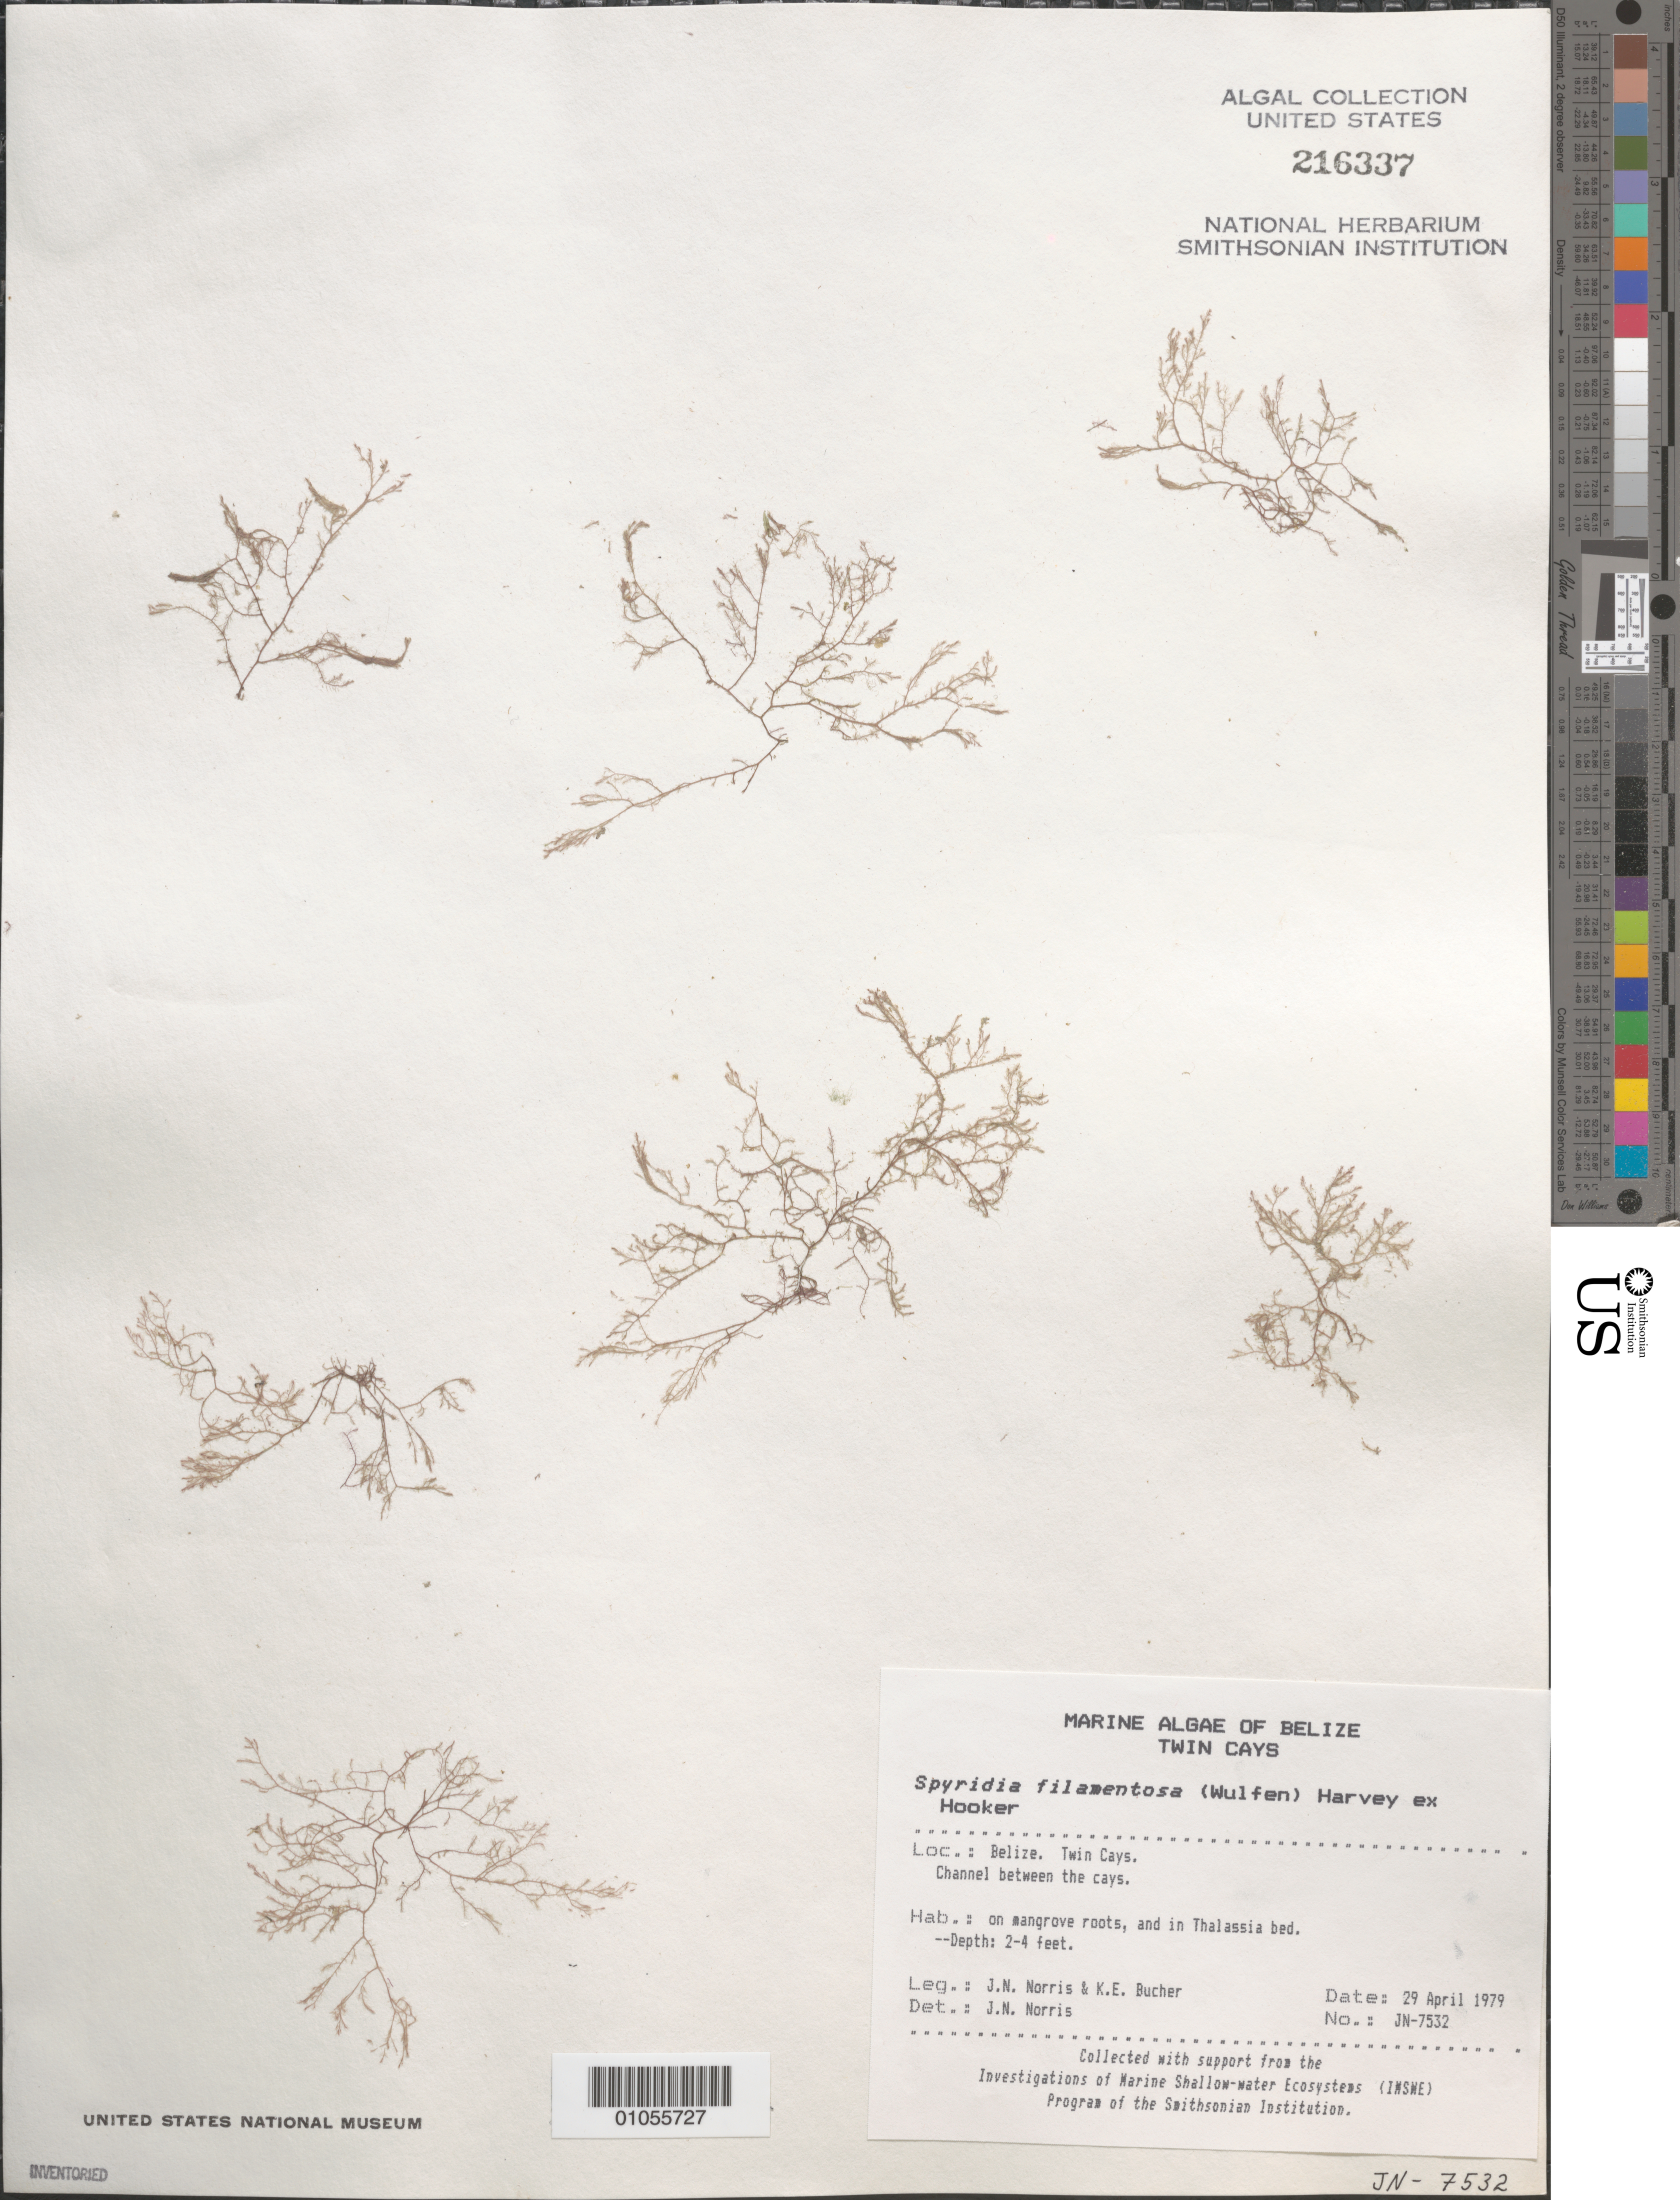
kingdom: Plantae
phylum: Rhodophyta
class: Florideophyceae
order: Ceramiales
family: Spyridiaceae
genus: Spyridia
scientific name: Spyridia filamentosa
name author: (Wulfen) Harv.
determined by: Norris, James N.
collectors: J. N. Norris & K. E. Bucher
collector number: JN-7532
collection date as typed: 29 Apr 1979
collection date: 1979-04-29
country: Belize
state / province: Stann Creek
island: Twin Cays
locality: Channel between Twin Cays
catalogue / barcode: US 216337